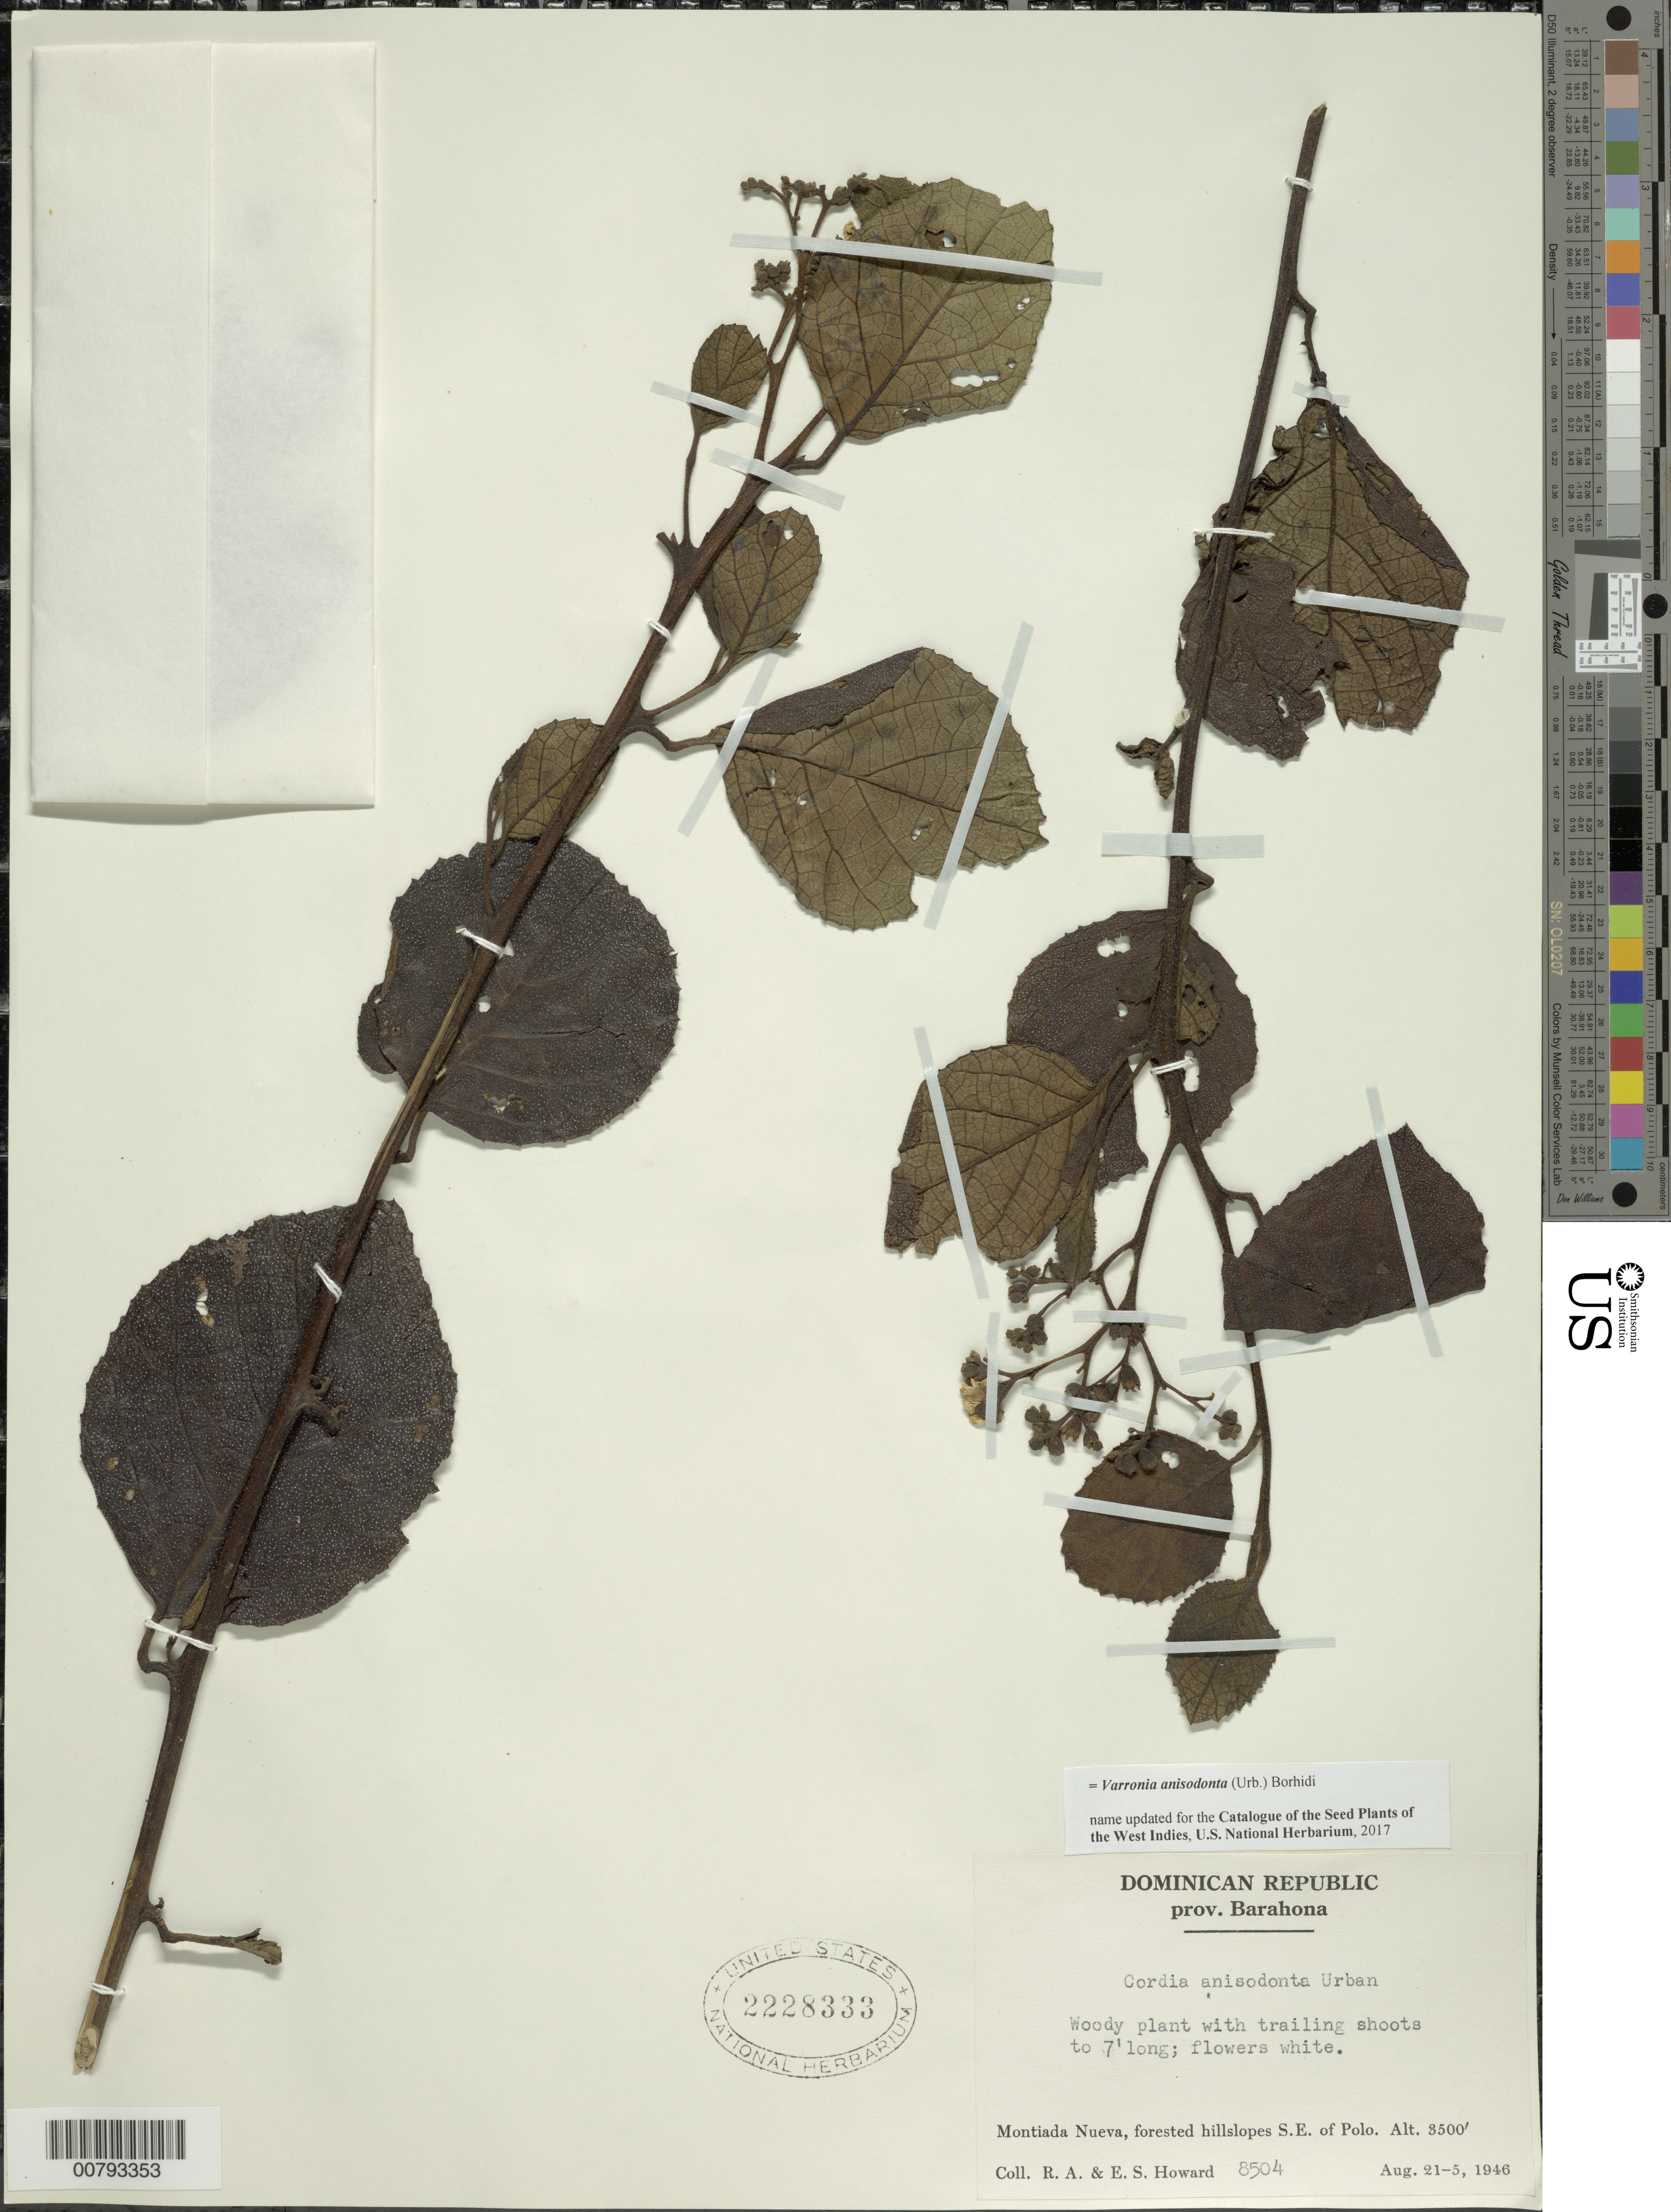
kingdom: Plantae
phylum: Tracheophyta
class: Magnoliopsida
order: Boraginales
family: Cordiaceae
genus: Varronia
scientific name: Varronia anisodonta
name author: (Urb.) Borhidi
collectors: R. A. Howard & E. S. Howard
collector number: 8504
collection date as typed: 21 Aug 1946 25 Aug 1946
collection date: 1946-08-21/1946-08-25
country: Dominican Republic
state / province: Barahona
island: Hispaniola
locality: Montiada Nueva, S.E. of Polo.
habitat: Forested hillslopes.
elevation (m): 1067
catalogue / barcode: US 2228333